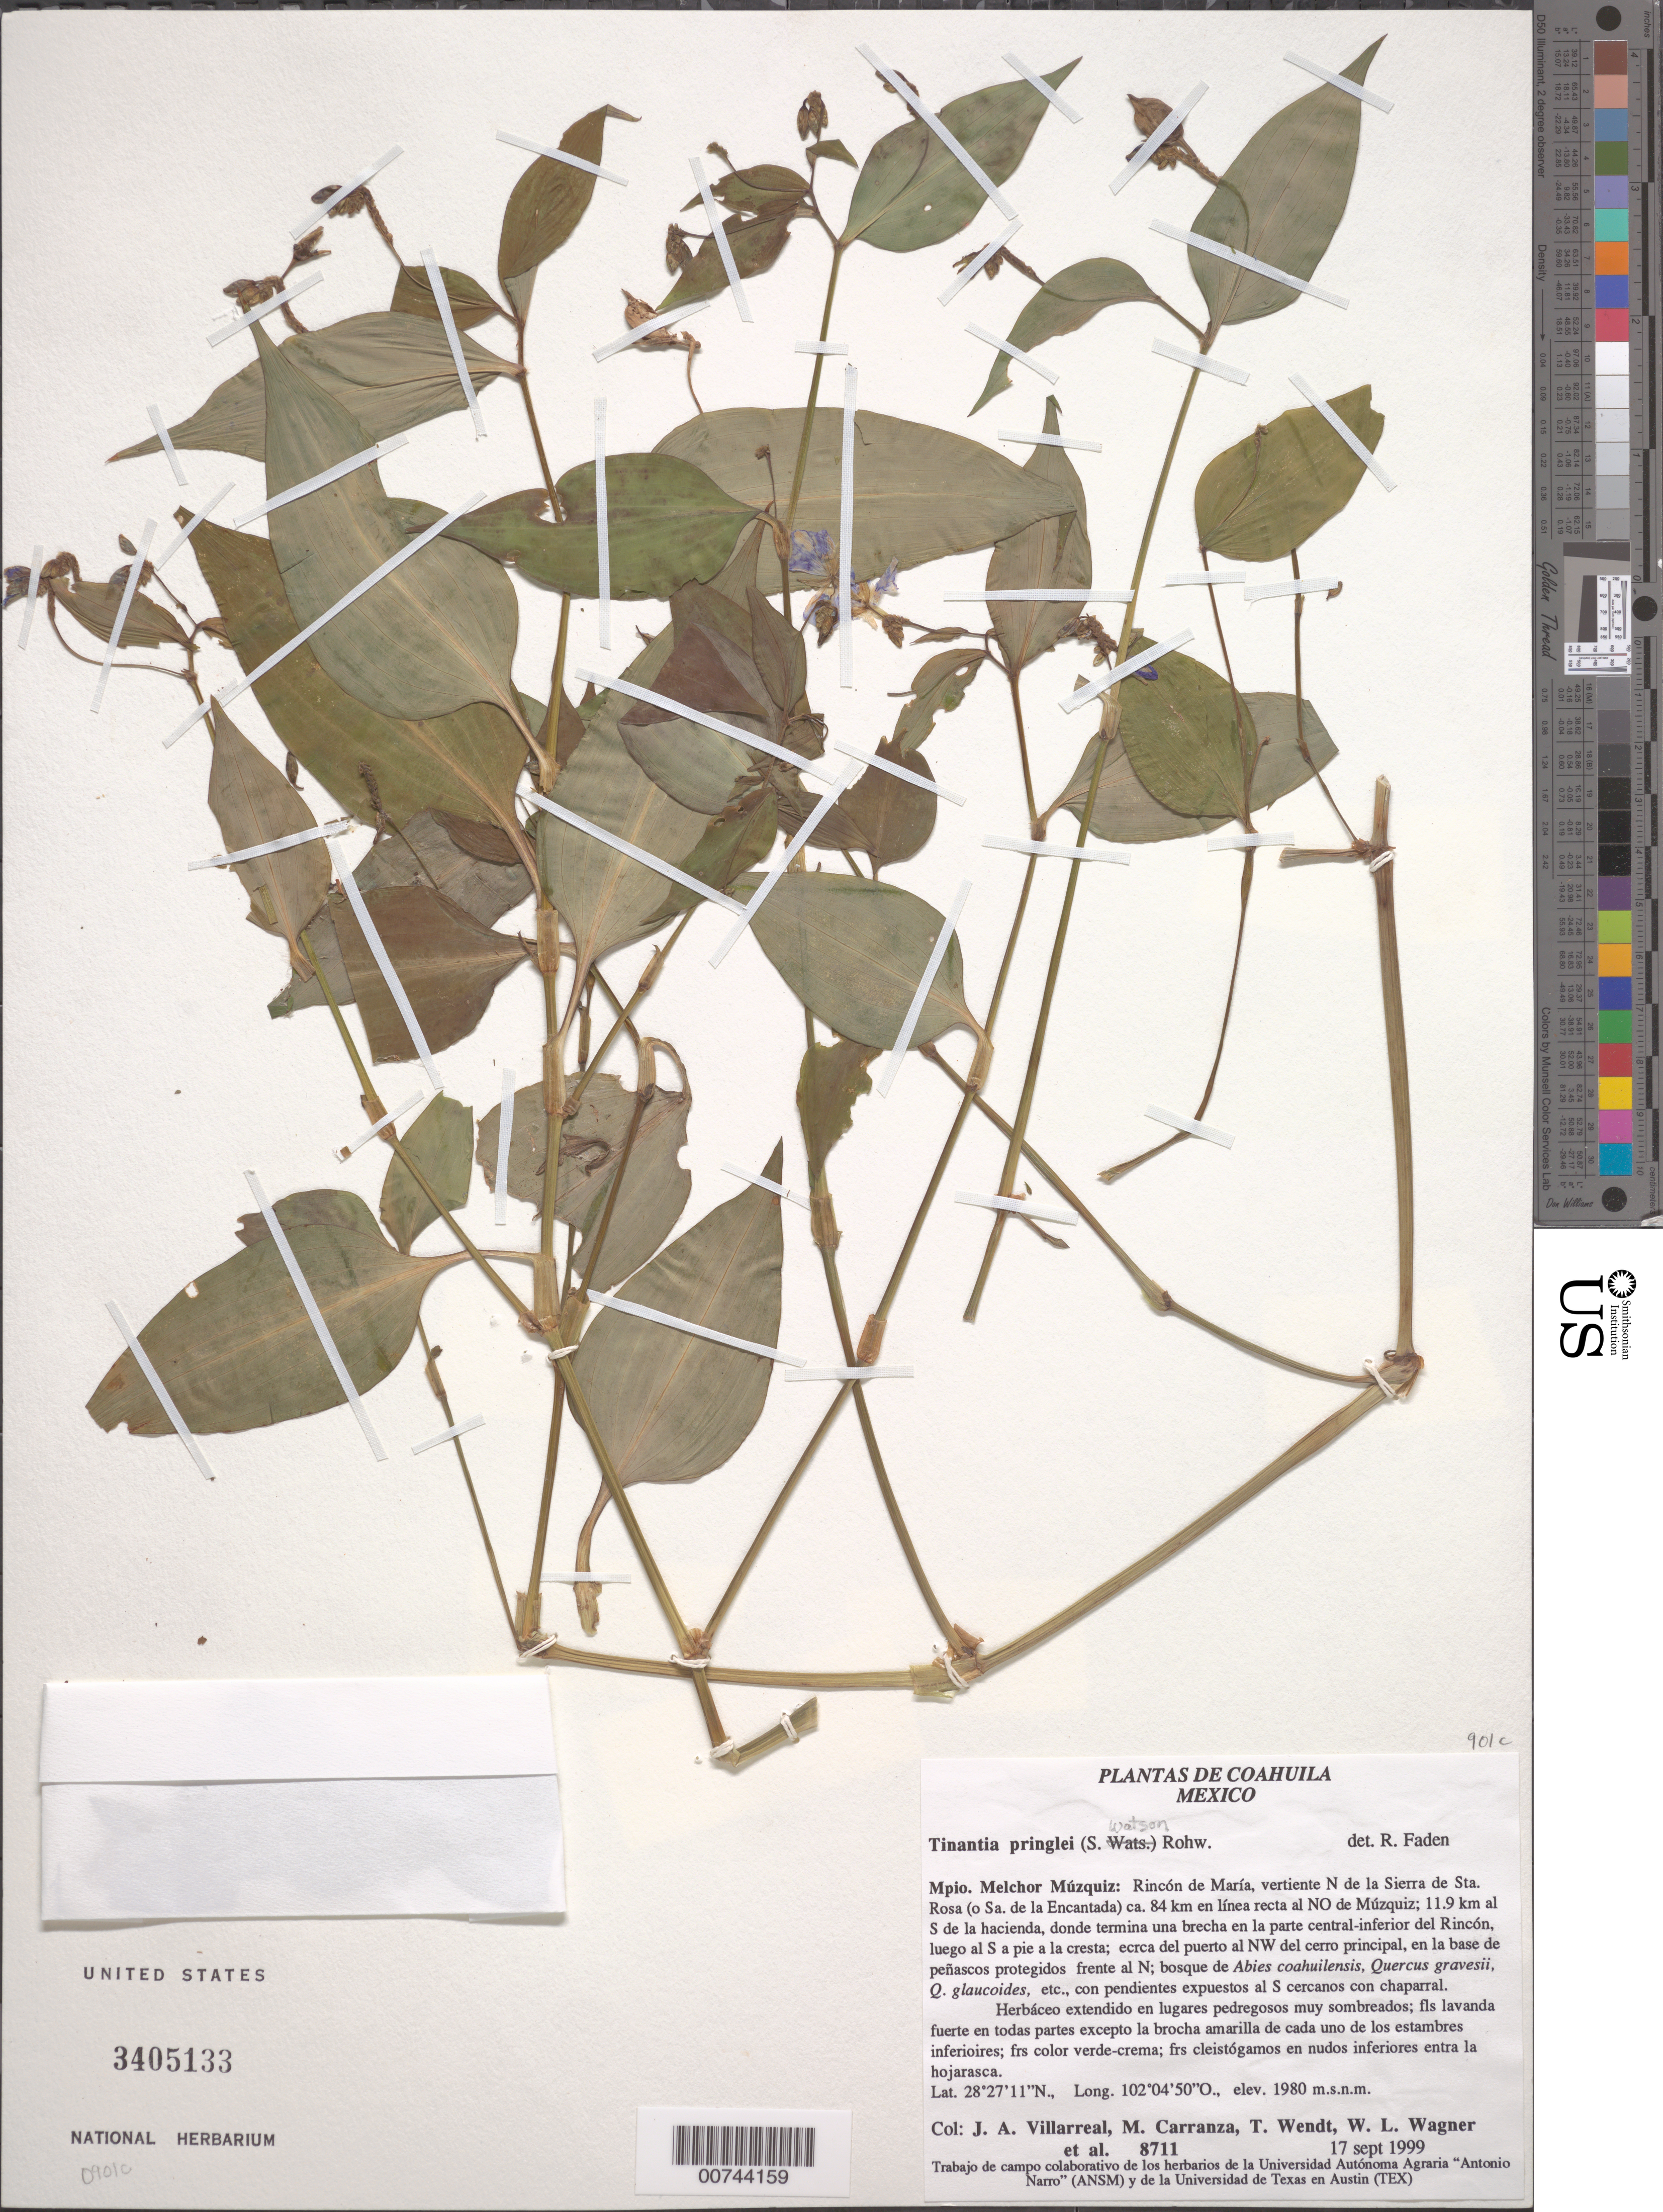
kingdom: Plantae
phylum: Tracheophyta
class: Liliopsida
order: Commelinales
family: Commelinaceae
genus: Tinantia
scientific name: Tinantia pringlei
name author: (S. Watson) Rohweder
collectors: J. Villarreal et al.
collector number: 8711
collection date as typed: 17 Sep 1999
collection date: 1999-09-17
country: Mexico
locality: Melcho Muzqui, Rincon de Maria, N de la Sierra de Sta. Rosa.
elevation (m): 1980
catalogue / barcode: US 3405133